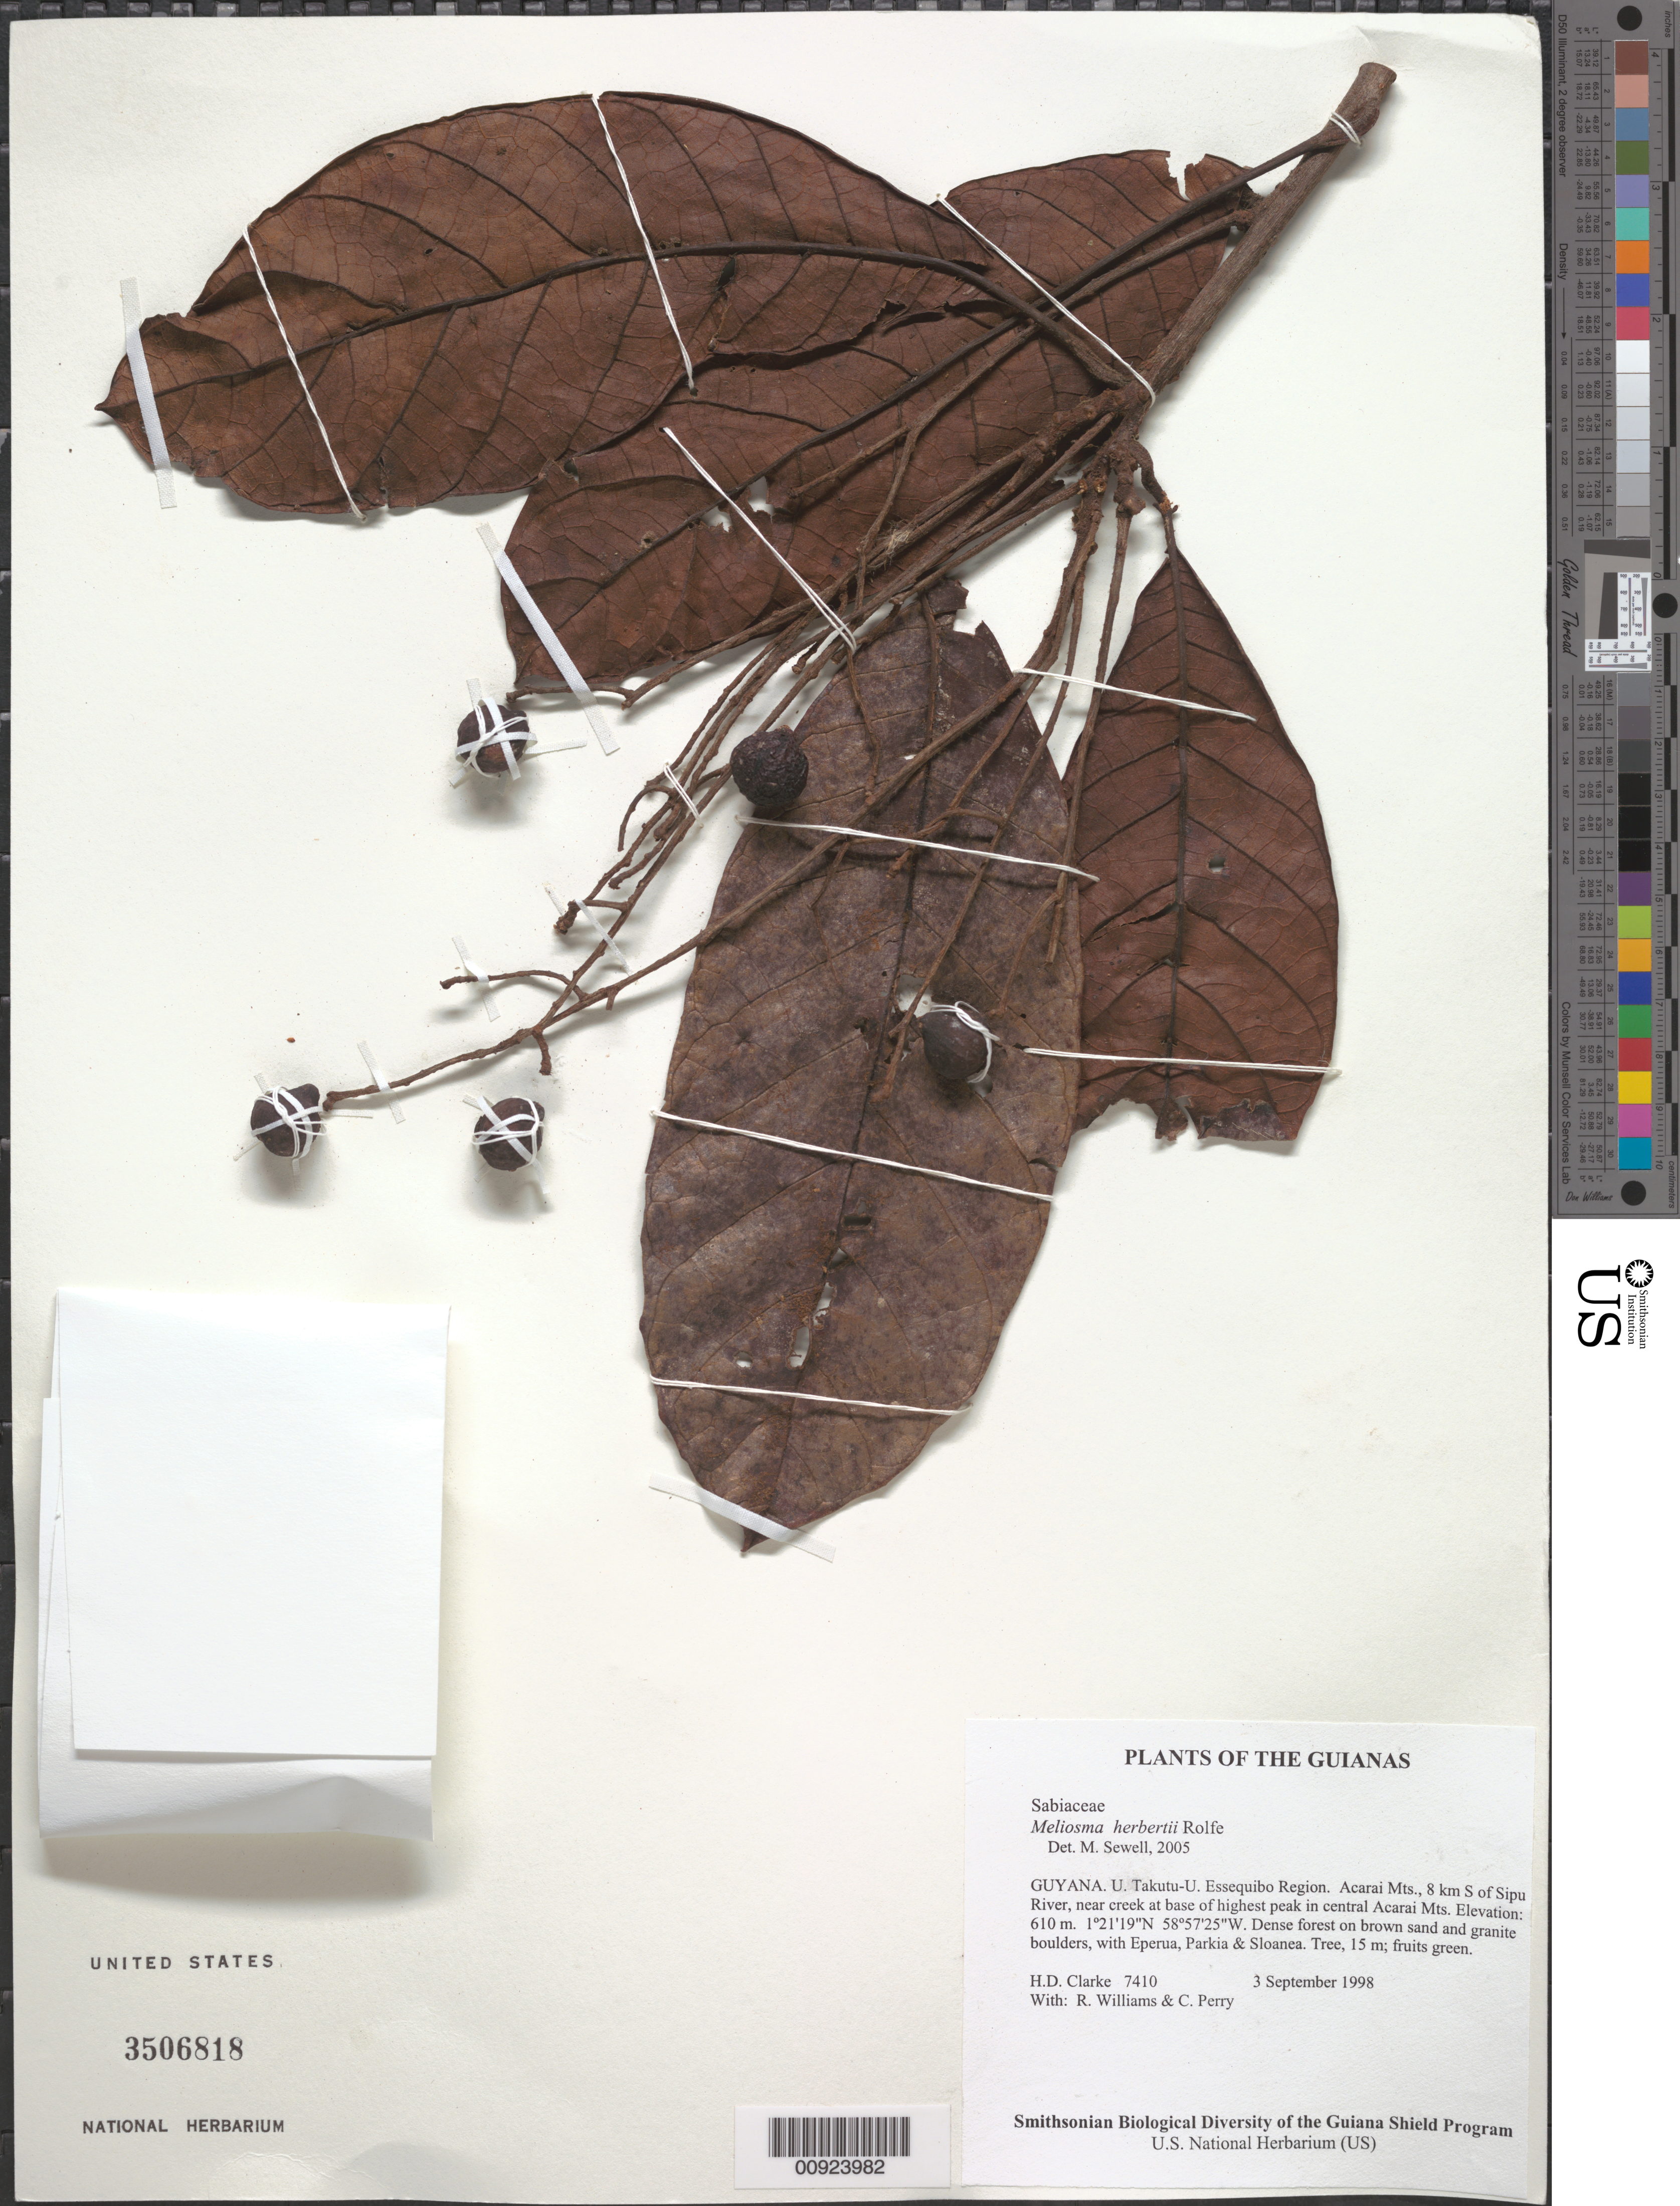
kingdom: Plantae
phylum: Tracheophyta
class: Magnoliopsida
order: Proteales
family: Sabiaceae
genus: Meliosma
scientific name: Meliosma herbertii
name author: Rolfe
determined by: Sewell, M.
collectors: H. D. Clarke, R. Williams & C. Perry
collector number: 7410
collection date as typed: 3 September 1998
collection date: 1998-09-03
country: Guyana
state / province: U. Takutu-U. Essequibo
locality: Acarai Mts., 8 km S of Sipu River, near creek at base of highest peak in central Acarai Mts.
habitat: Dense forest on brown sand and granite boulders, with Eperua, Parkia & Sloanea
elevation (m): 610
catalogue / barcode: US 3506818